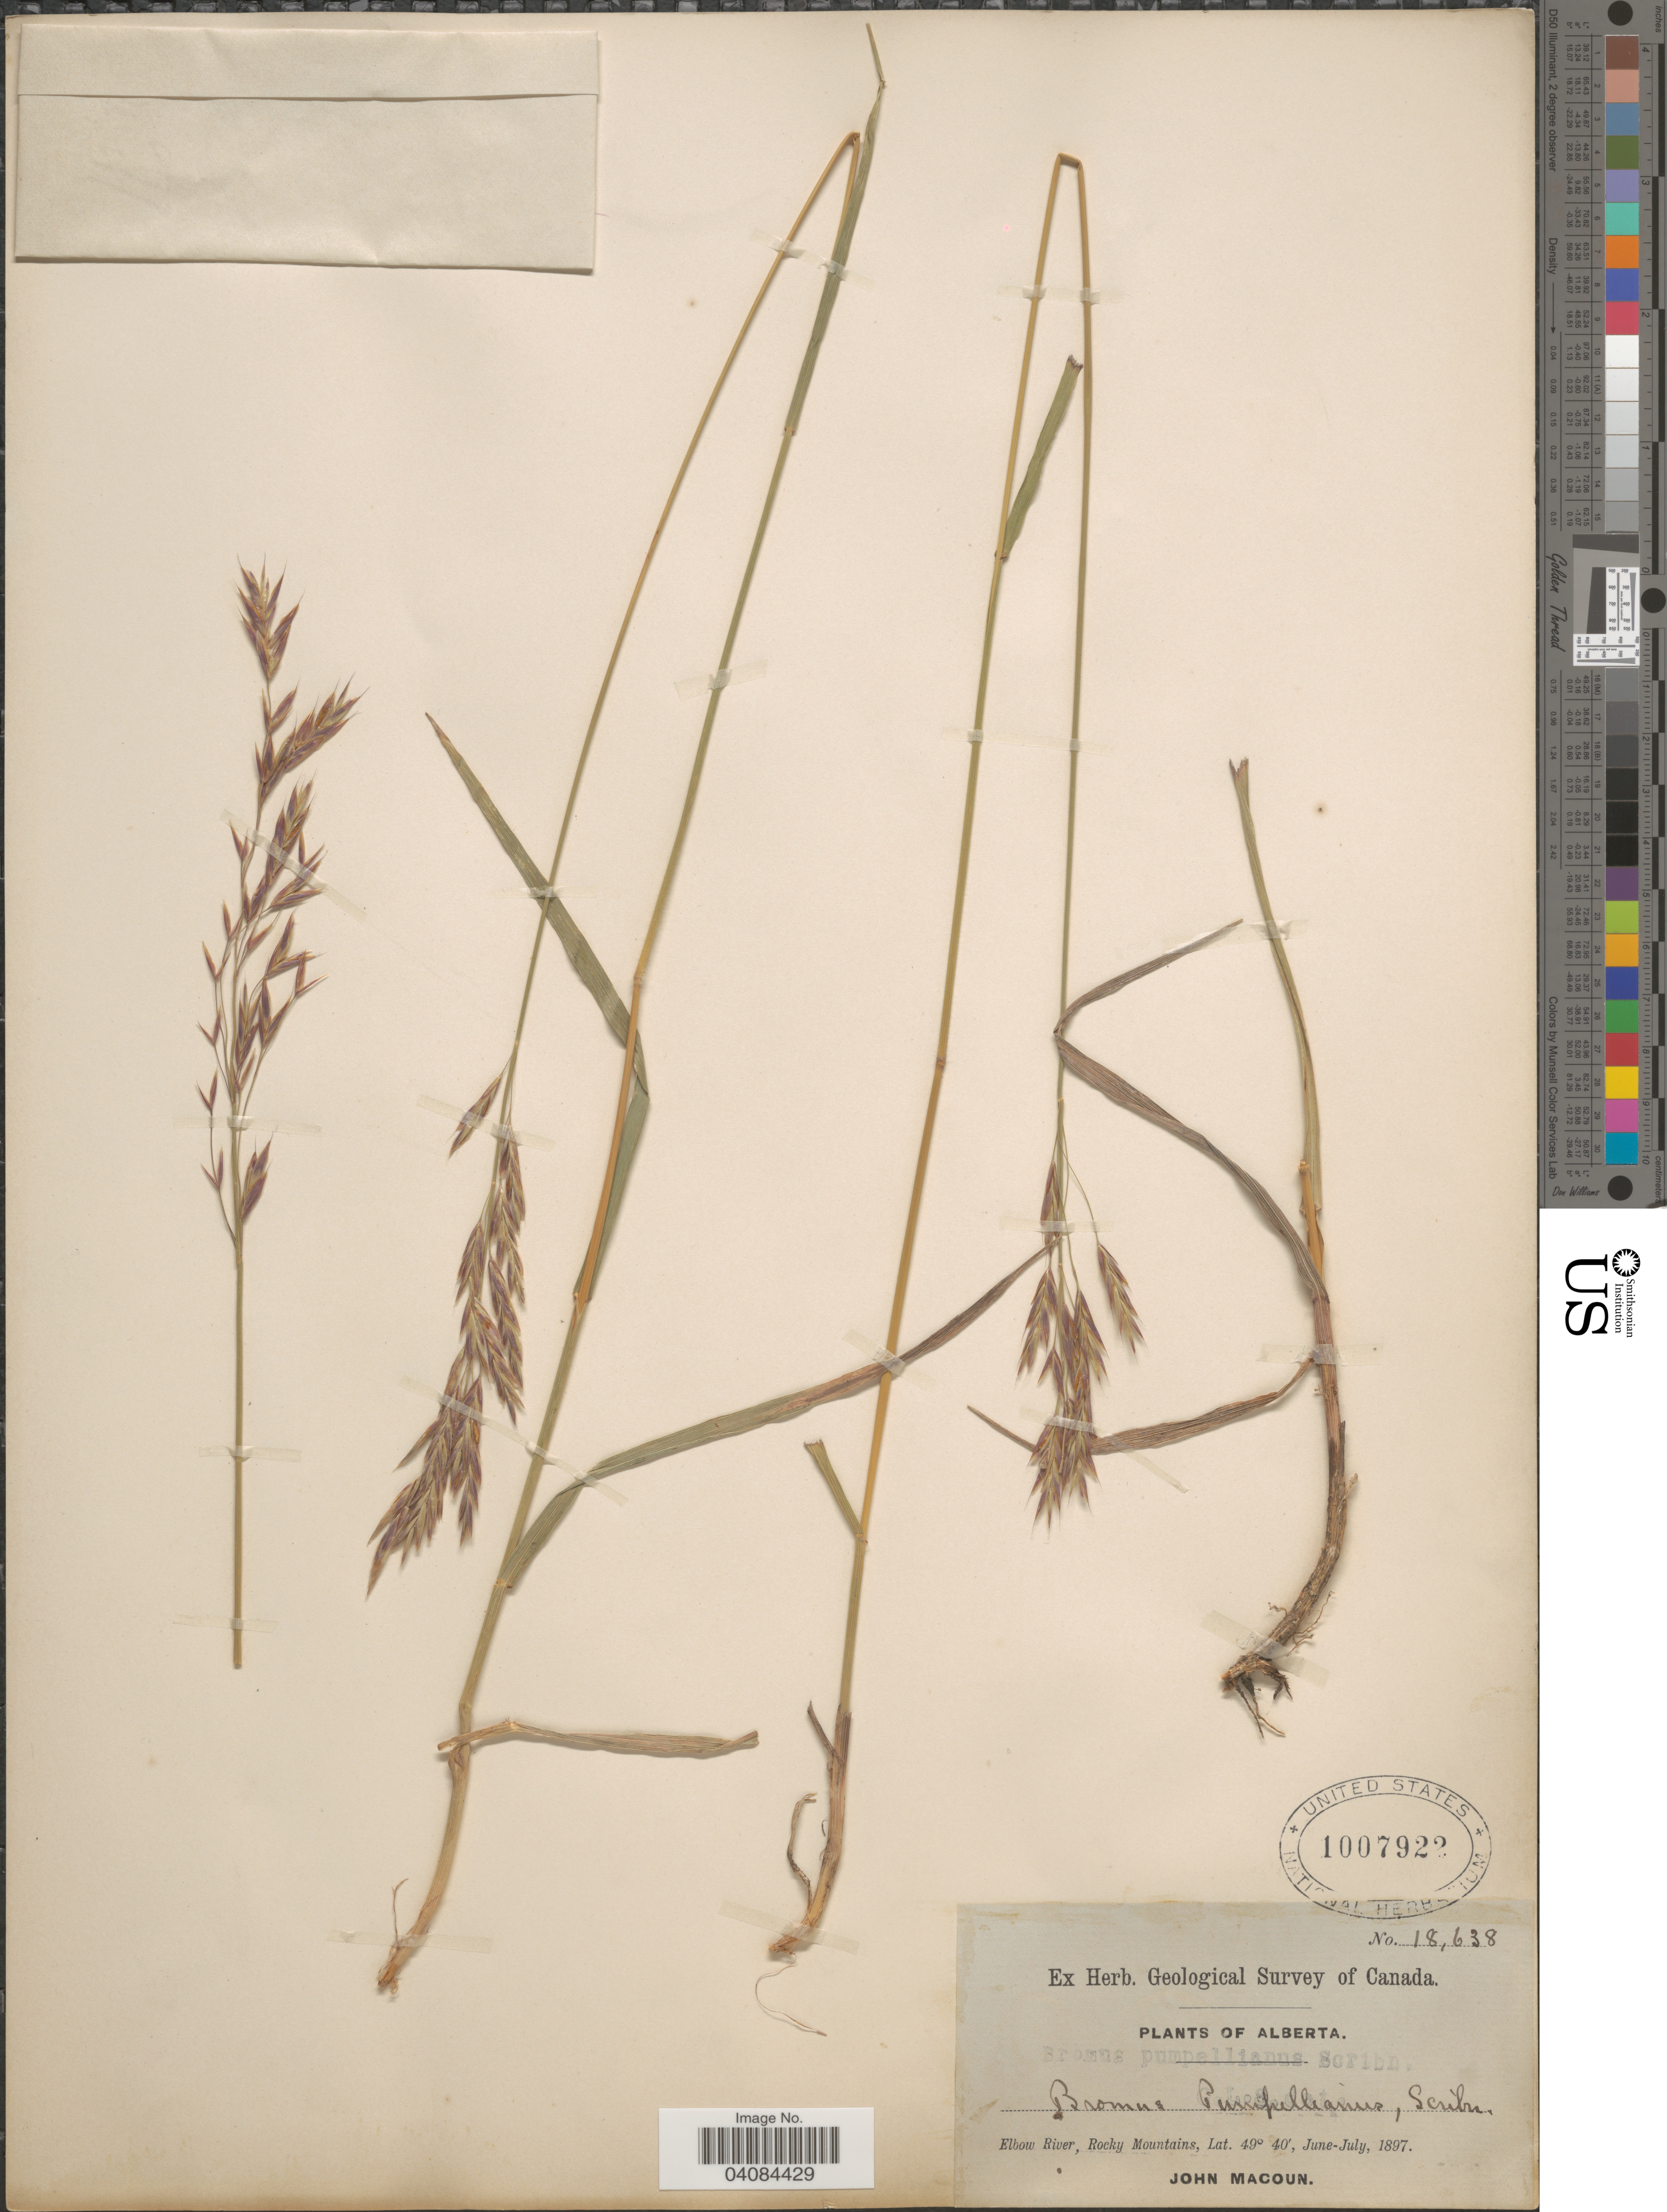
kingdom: Plantae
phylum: Tracheophyta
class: Liliopsida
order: Poales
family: Poaceae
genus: Bromus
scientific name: Bromus pumpellianus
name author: Scribn.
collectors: J. Macoun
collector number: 18638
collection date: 1897-06/1897-07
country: Canada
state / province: Alberta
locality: Geological Survey of Canada. Elbow River, Rocky Mountains.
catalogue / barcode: US 1007922